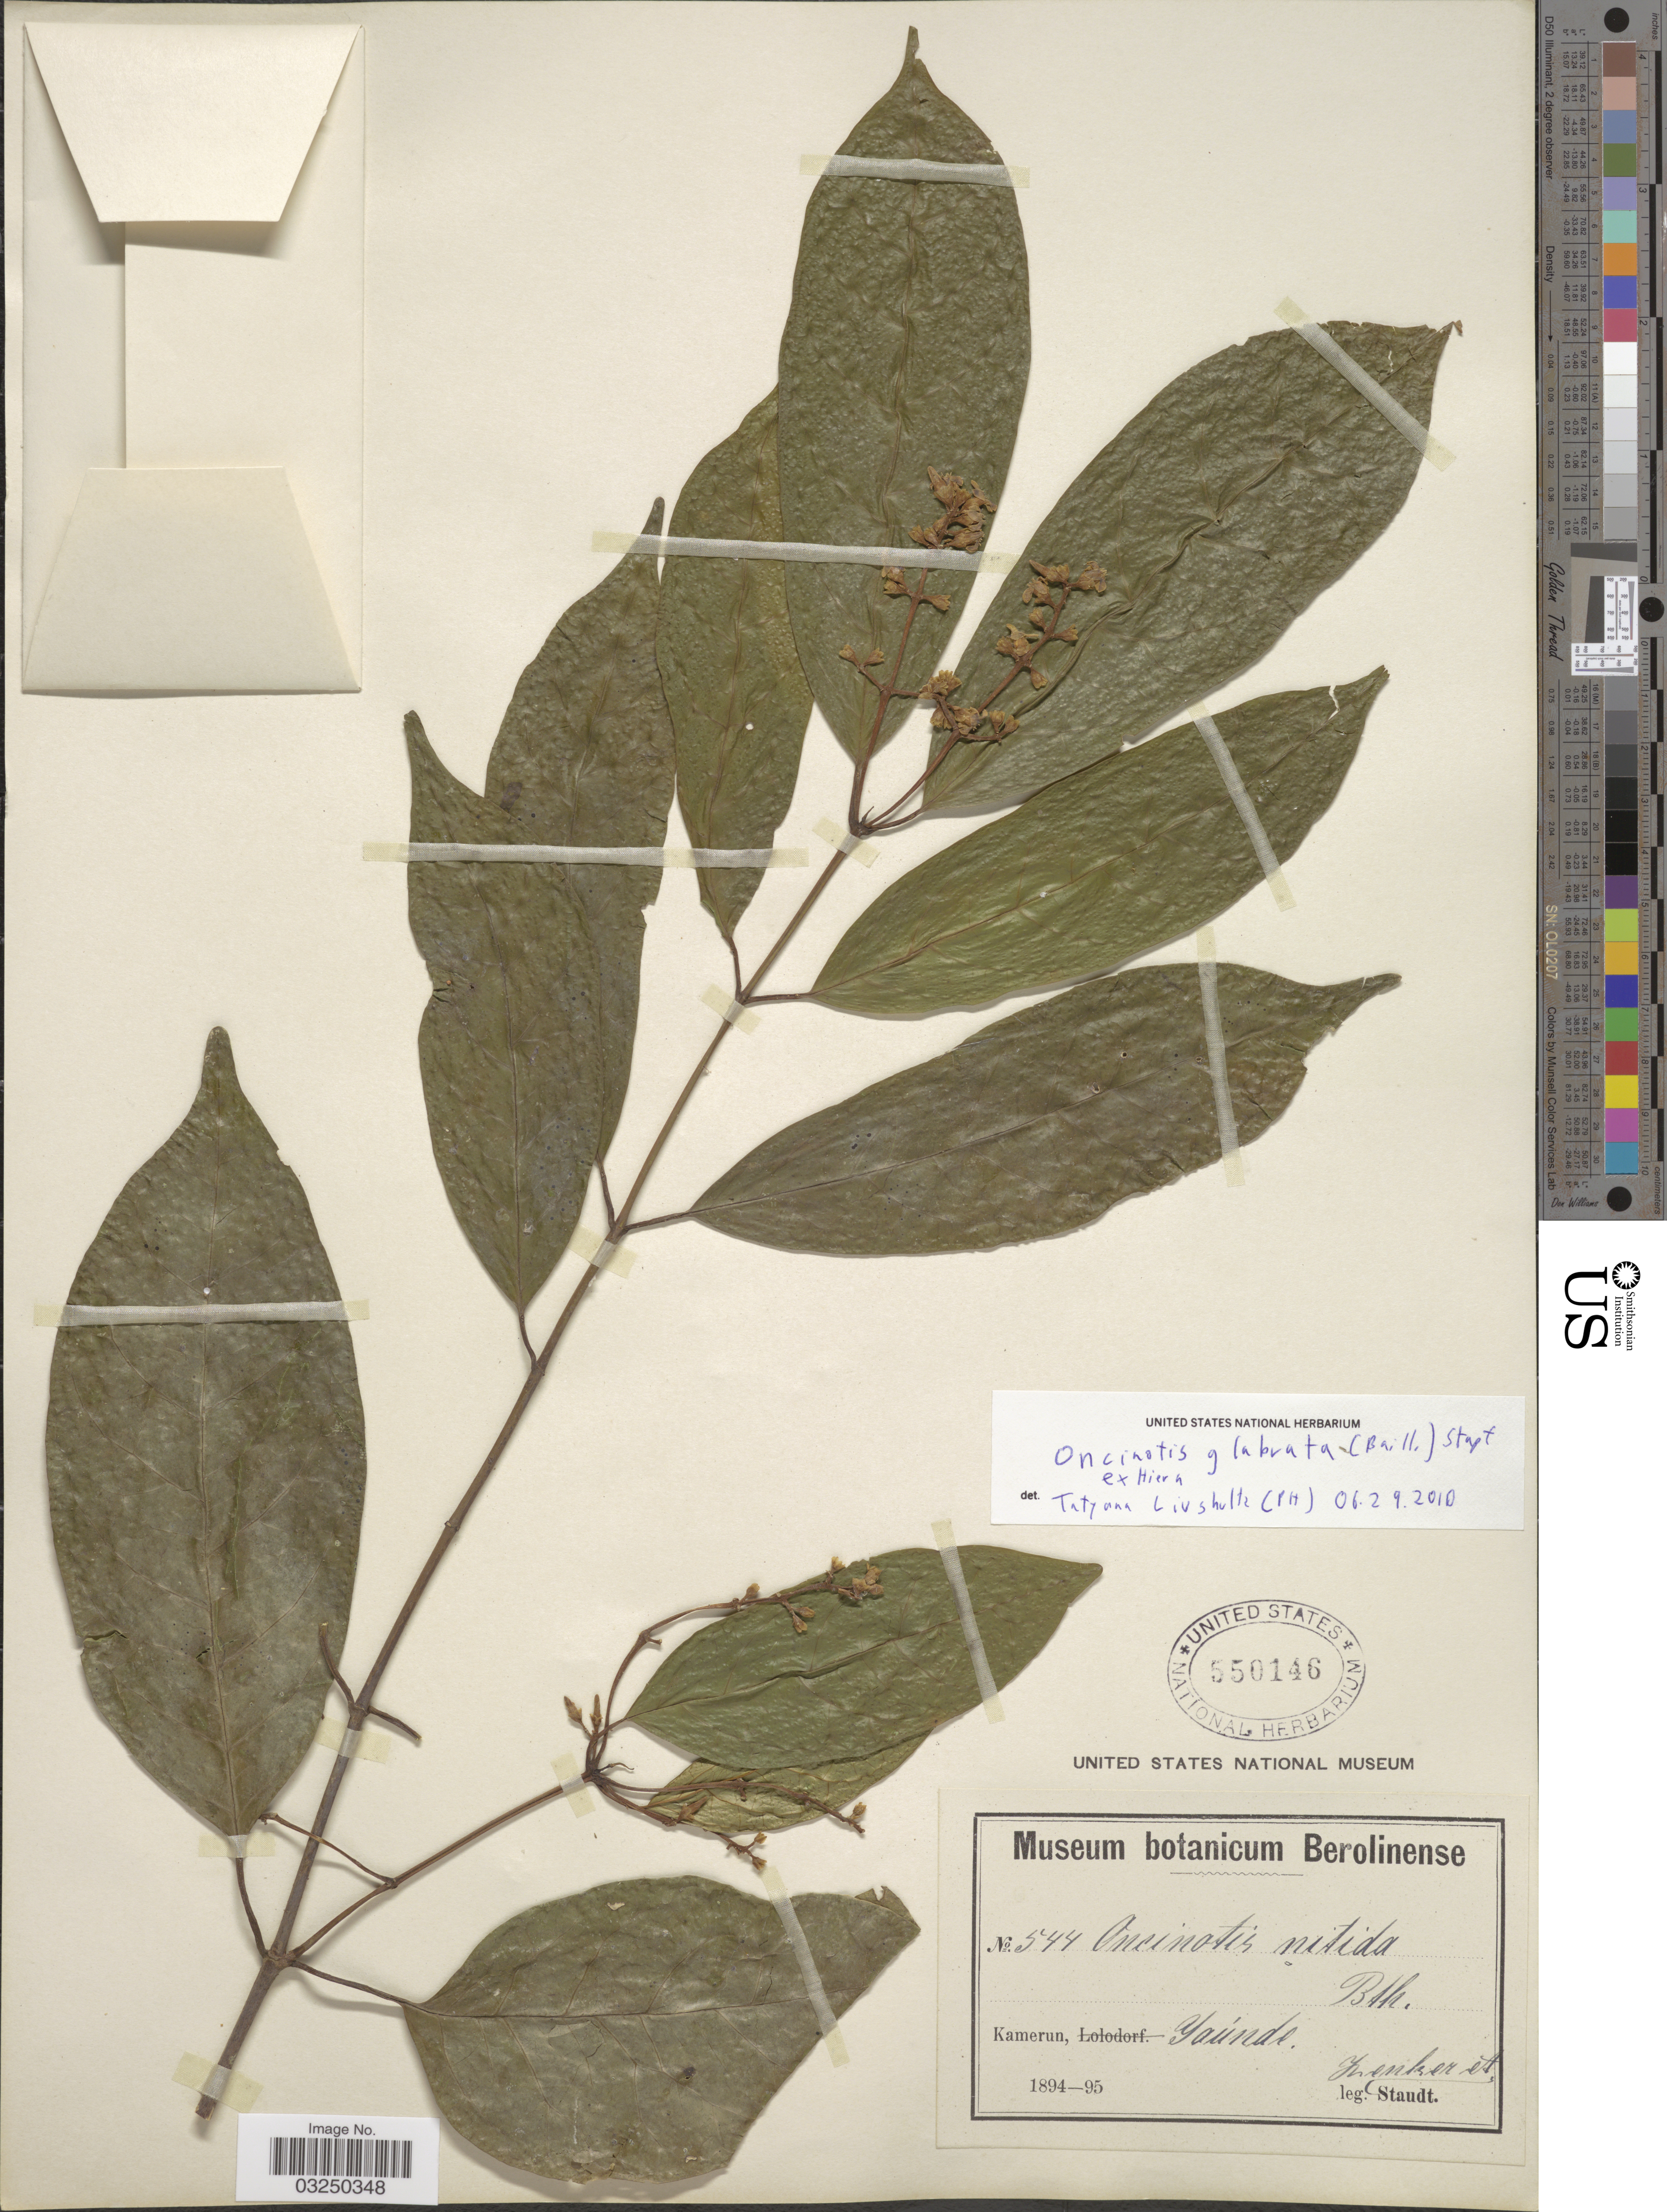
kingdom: Plantae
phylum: Tracheophyta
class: Magnoliopsida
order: Gentianales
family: Apocynaceae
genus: Oncinotis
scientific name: Oncinotis glabrata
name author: (Baill.) Stapf ex Hiern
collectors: Zenker, -- & -. Staudt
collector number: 544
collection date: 1894/1895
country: Cameroon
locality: Kamerun, Yaúnde.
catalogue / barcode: US 550146